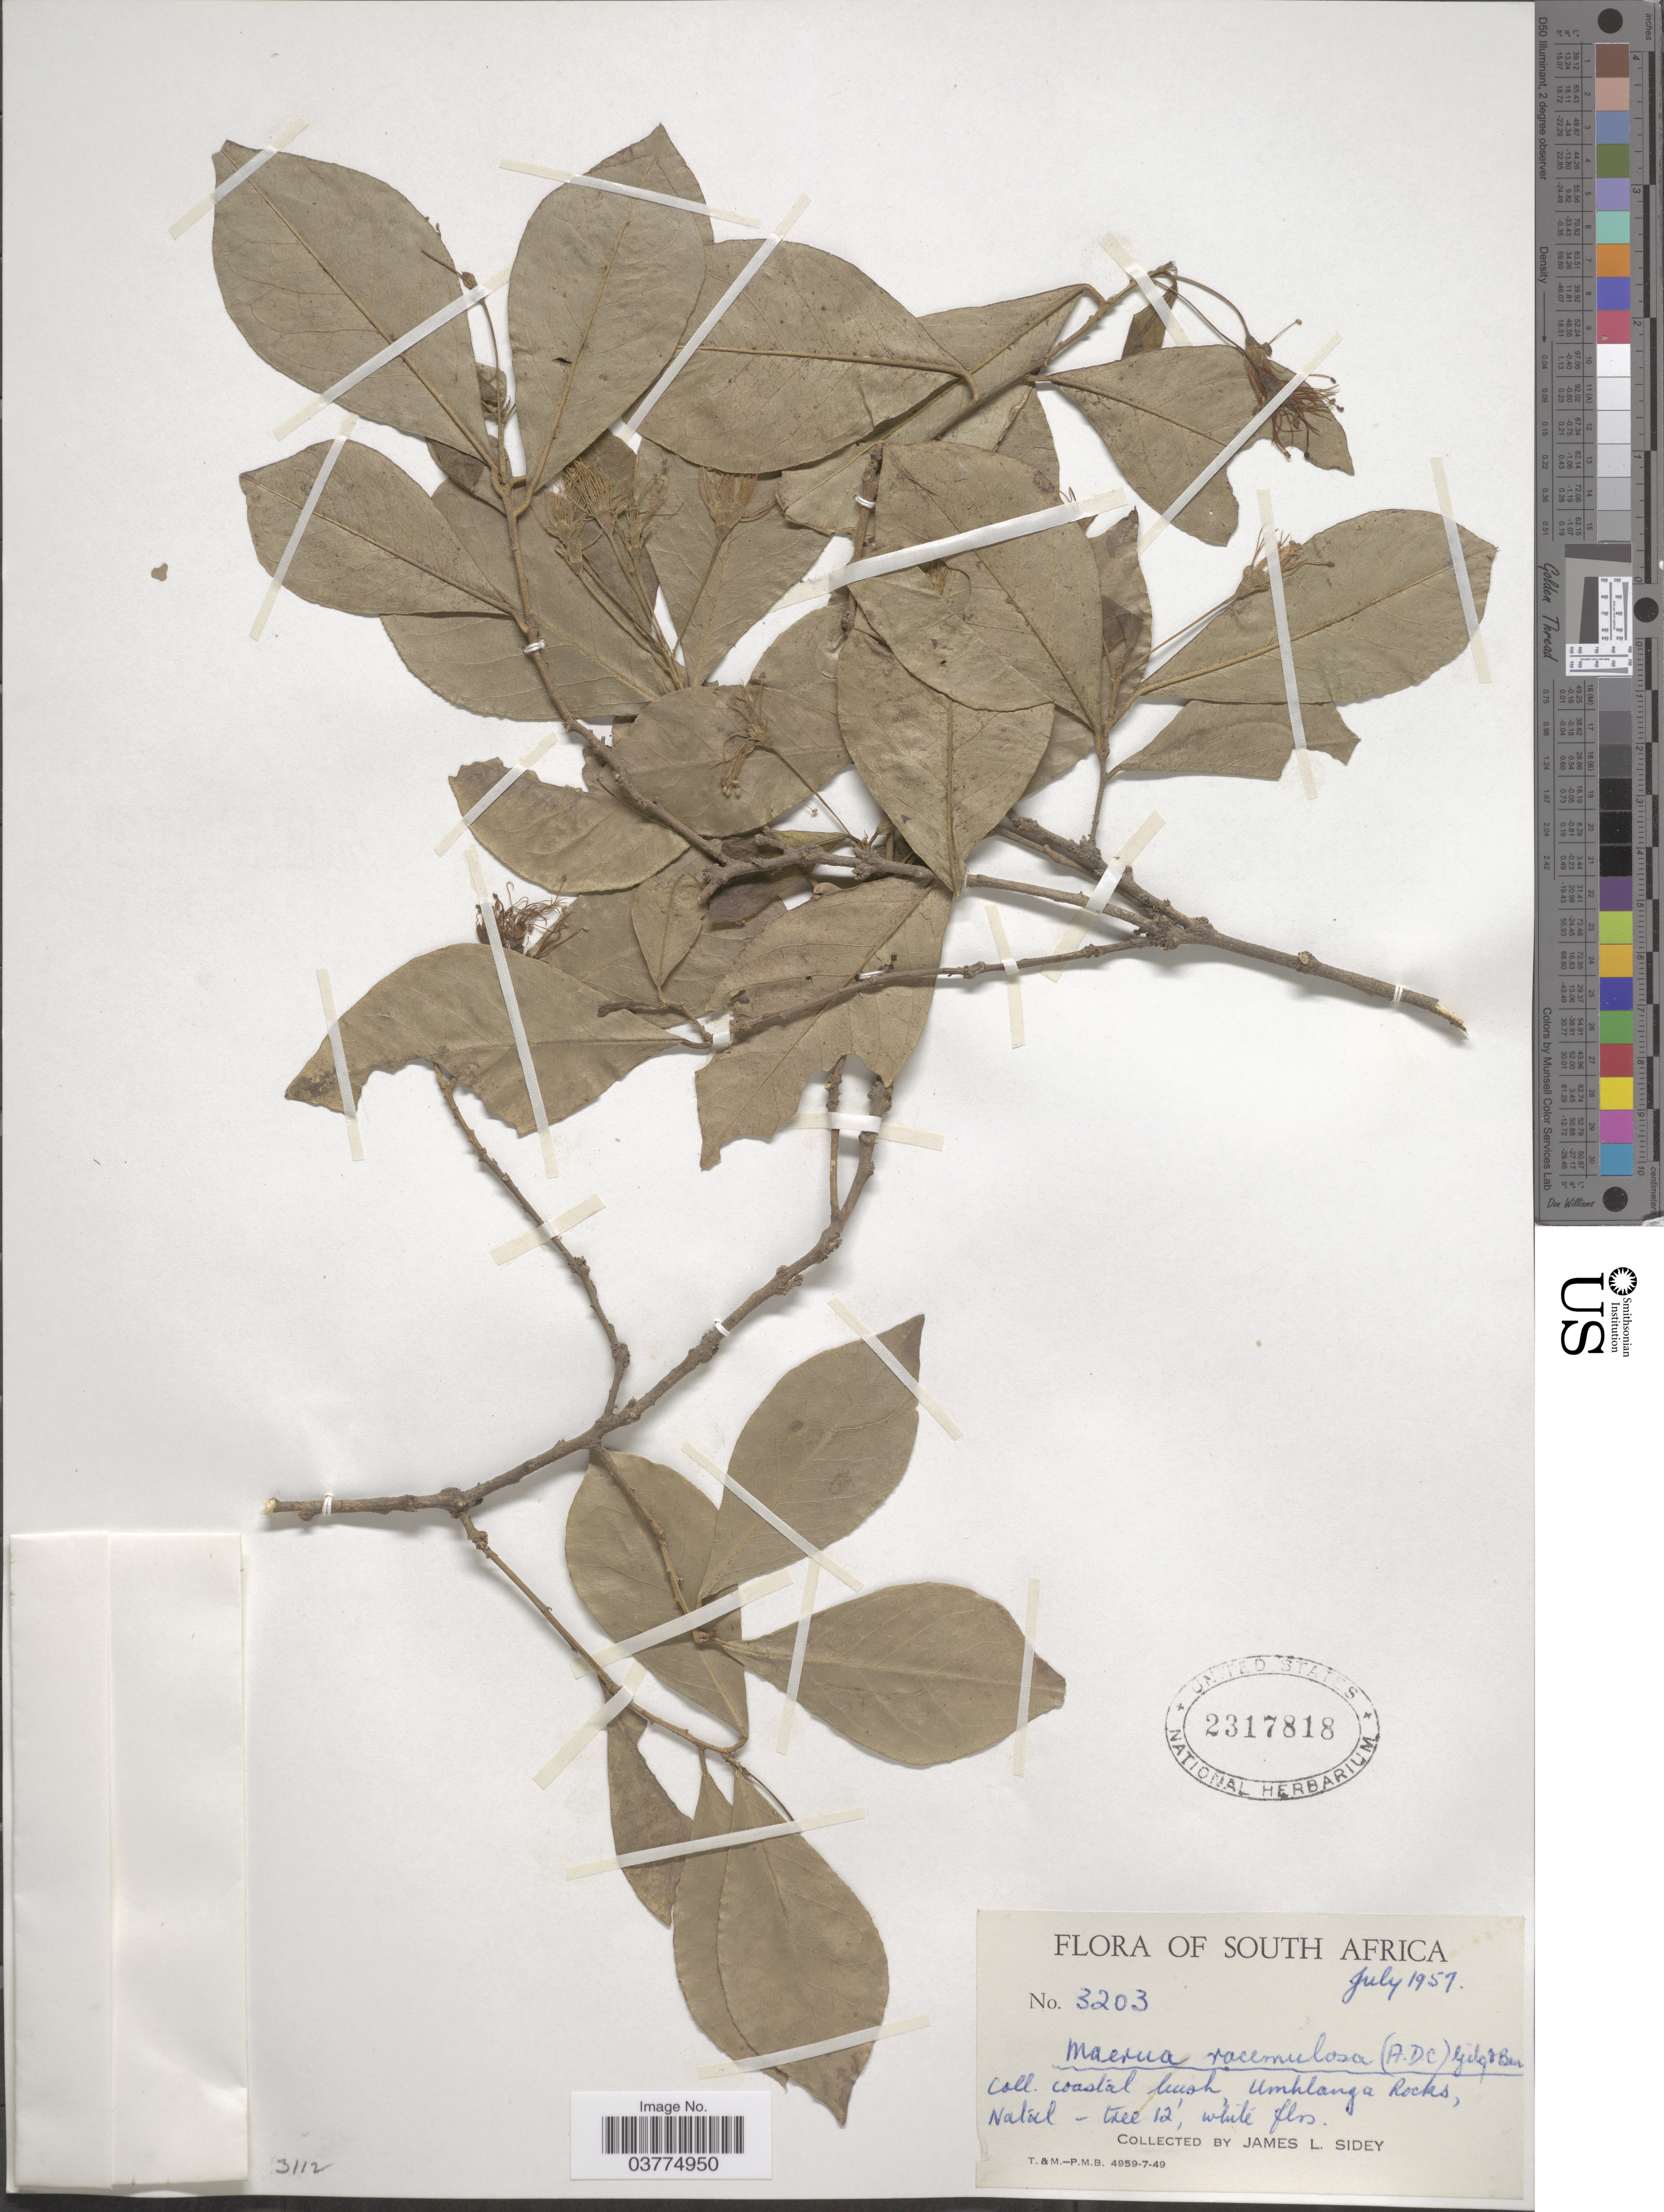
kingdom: Plantae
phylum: Tracheophyta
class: Magnoliopsida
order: Brassicales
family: Capparaceae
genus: Maerua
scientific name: Maerua racemulosa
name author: Gilg & Gilg-Ben.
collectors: J. L. Sidey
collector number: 3203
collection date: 1957-07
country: South Africa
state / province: KwaZulu-Natal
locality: Coastal bush, Umhlanga Rocks, Natal.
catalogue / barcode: US 2317818